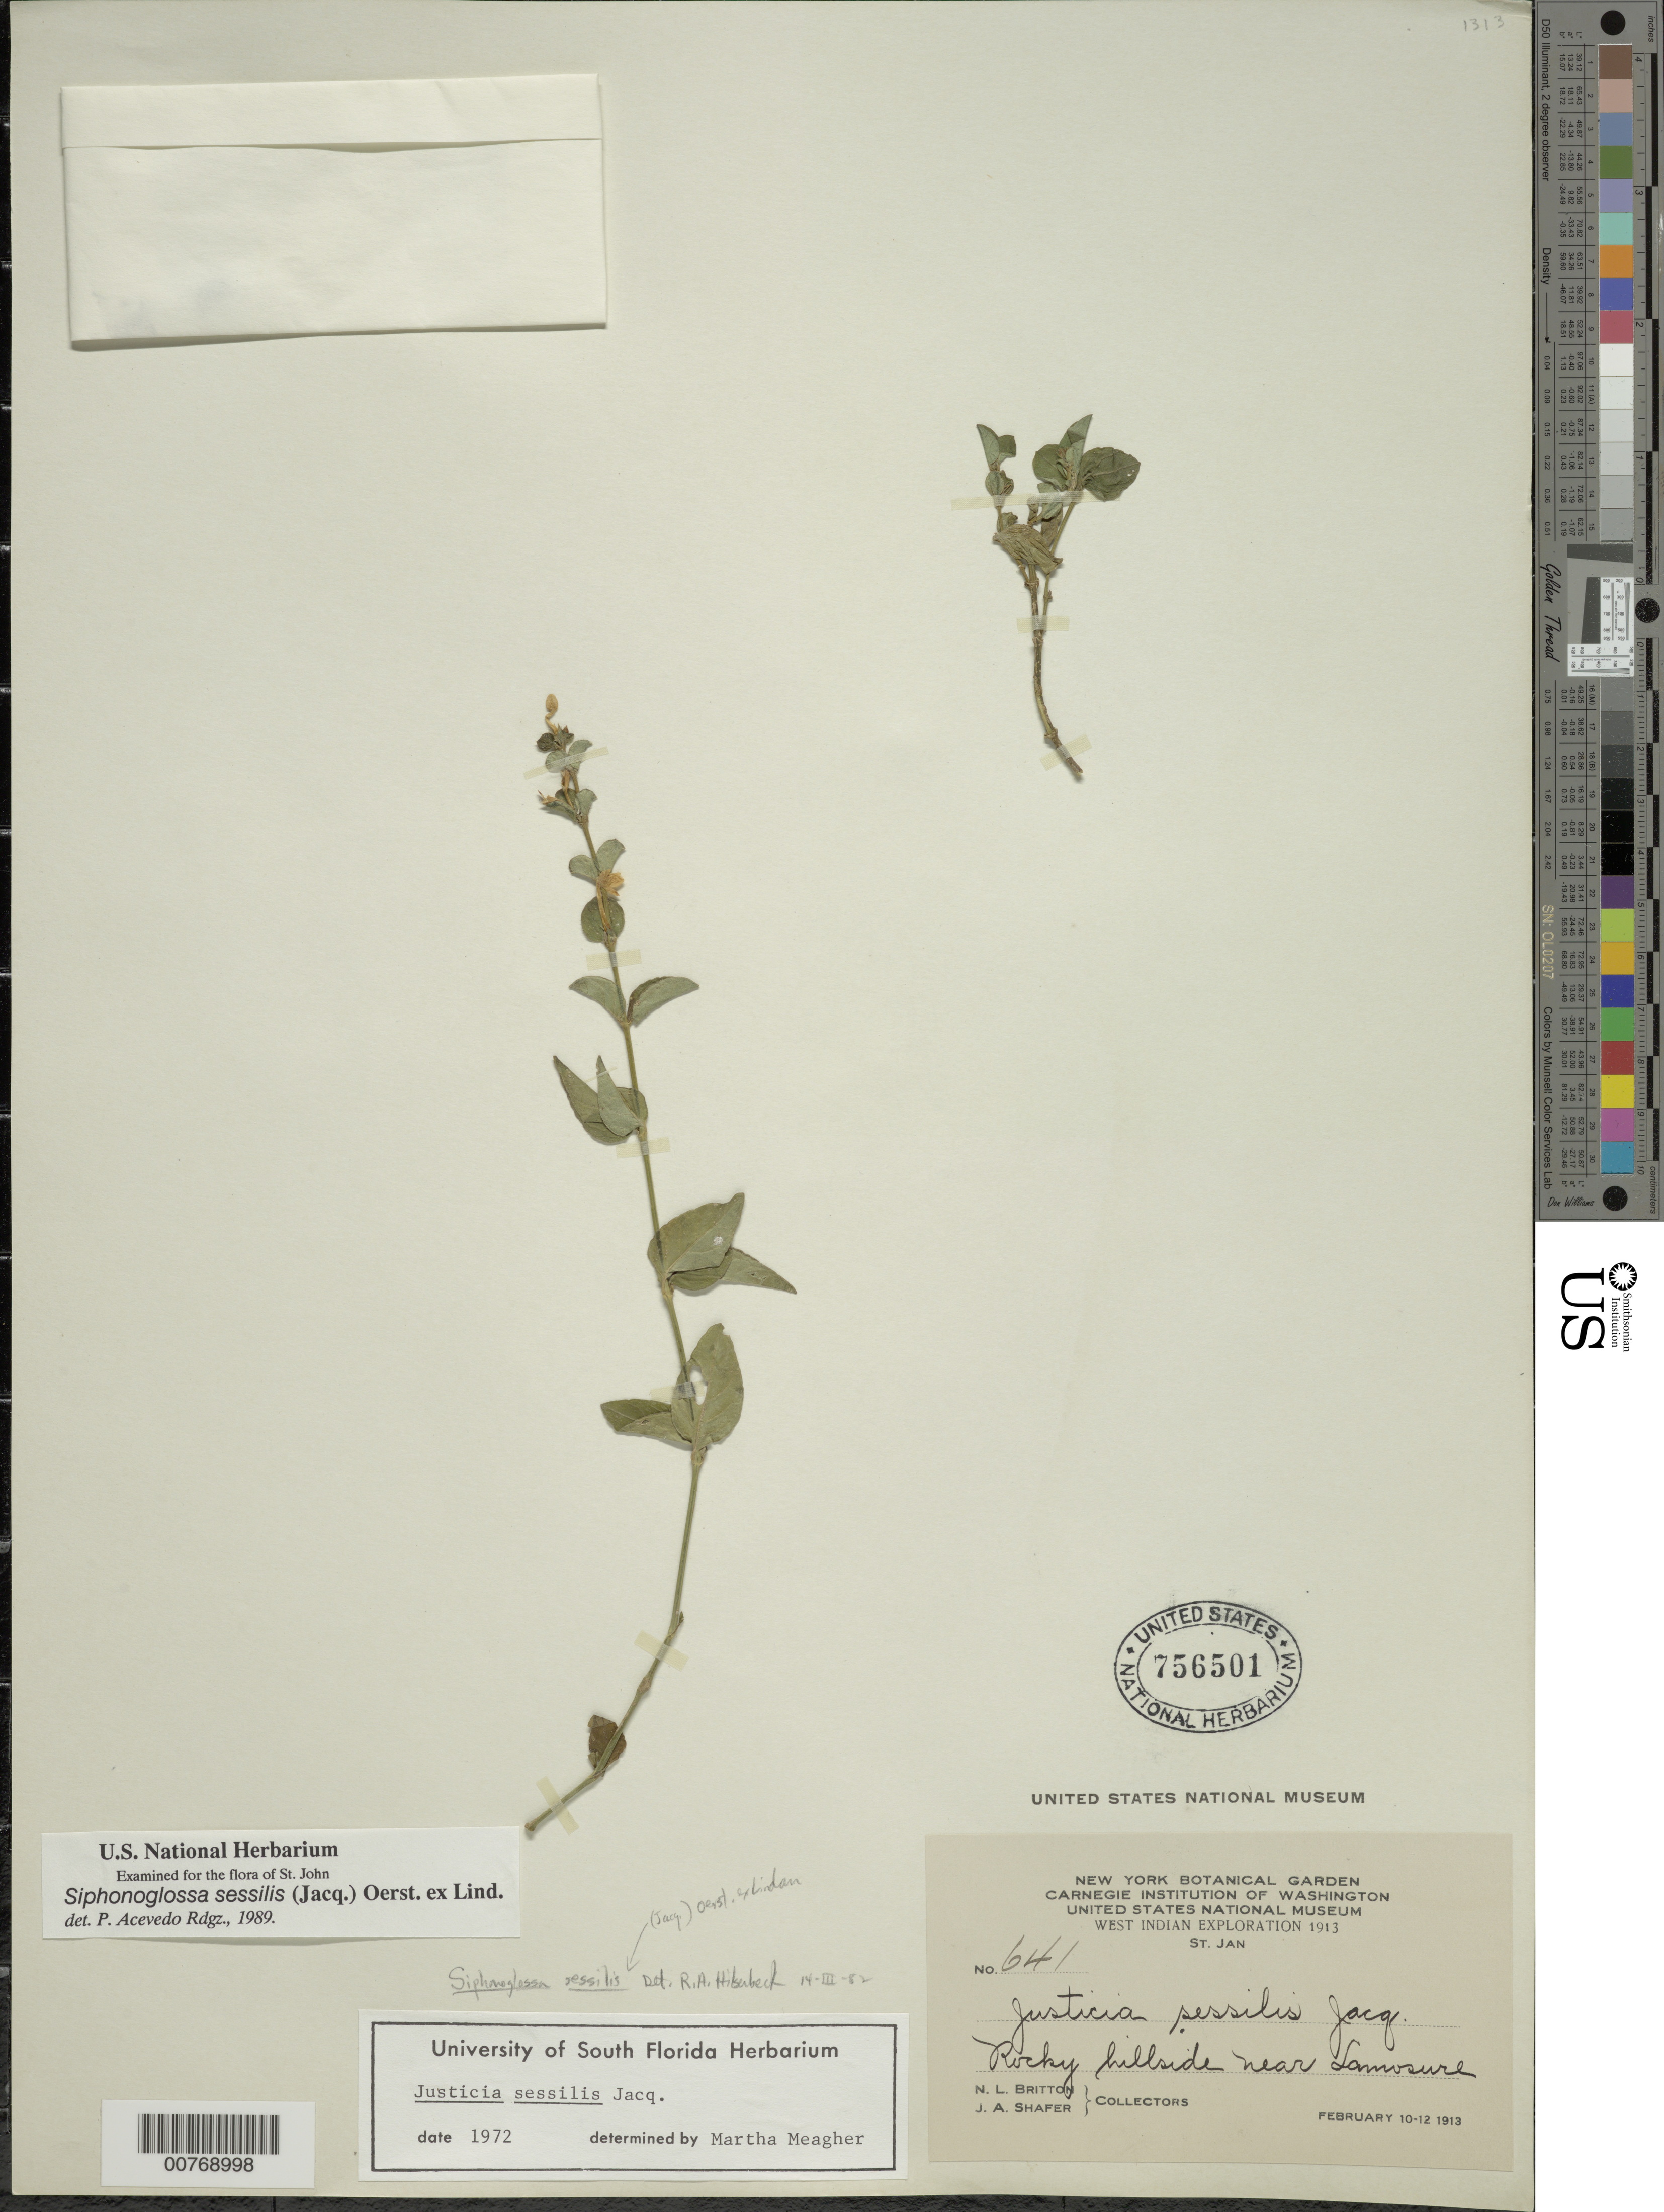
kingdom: Plantae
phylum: Tracheophyta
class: Magnoliopsida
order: Lamiales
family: Acanthaceae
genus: Siphonoglossa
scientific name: Siphonoglossa sessilis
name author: (Jacq.) D.N. Gibson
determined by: Acevedo-Rodríguez, P., (BOT), Smithsonian Institution - National Museum of Natural History (UNITED STATES)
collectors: N. Britton & J. A. Shafer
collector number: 641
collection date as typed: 10 Feb 1913 to 12 Feb 1913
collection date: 1913-02-10/1913-02-12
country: U.S. Virgin Islands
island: St. John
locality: Rocky hillside near Lamesure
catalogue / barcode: US 756501